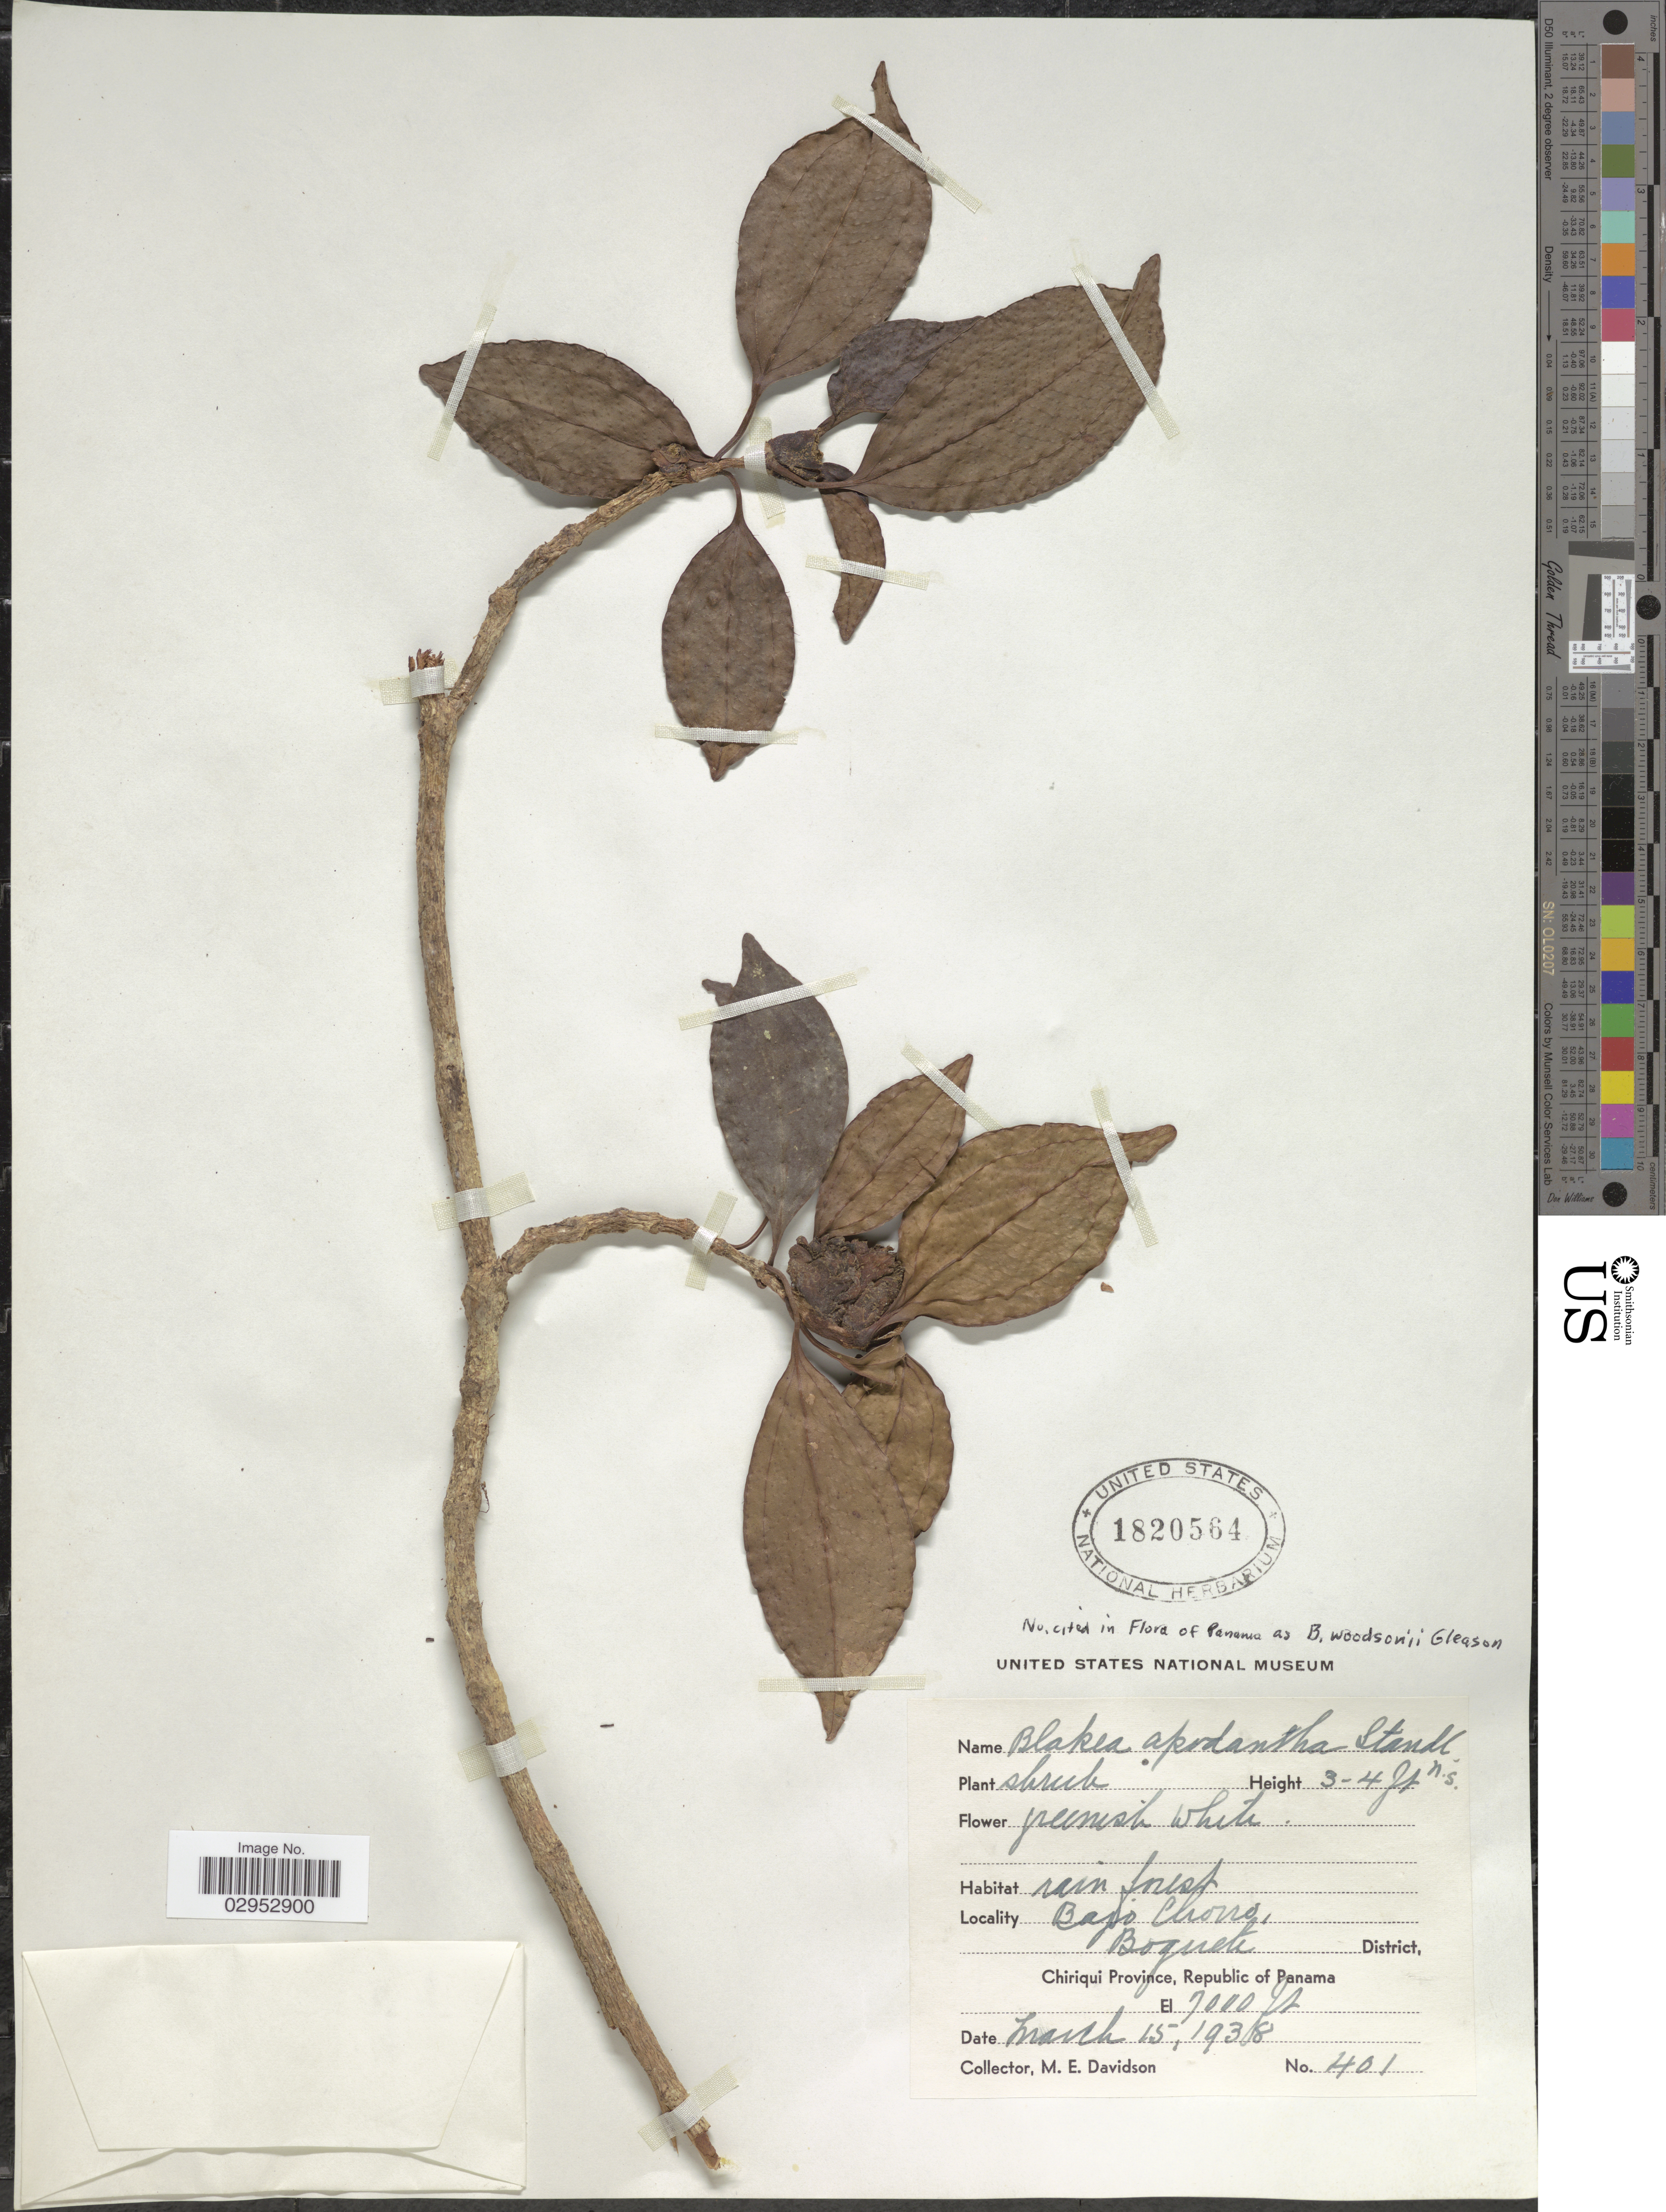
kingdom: Plantae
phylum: Tracheophyta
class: Magnoliopsida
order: Myrtales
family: Melastomataceae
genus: Blakea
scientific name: Blakea woodsonii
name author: Gleason in Woodson & Seibert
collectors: M. E. Davidson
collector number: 401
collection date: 1938-03-15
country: Panama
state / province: Chiriqui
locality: Bajo Chorro, Boquete District.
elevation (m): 2134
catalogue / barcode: US 1820564